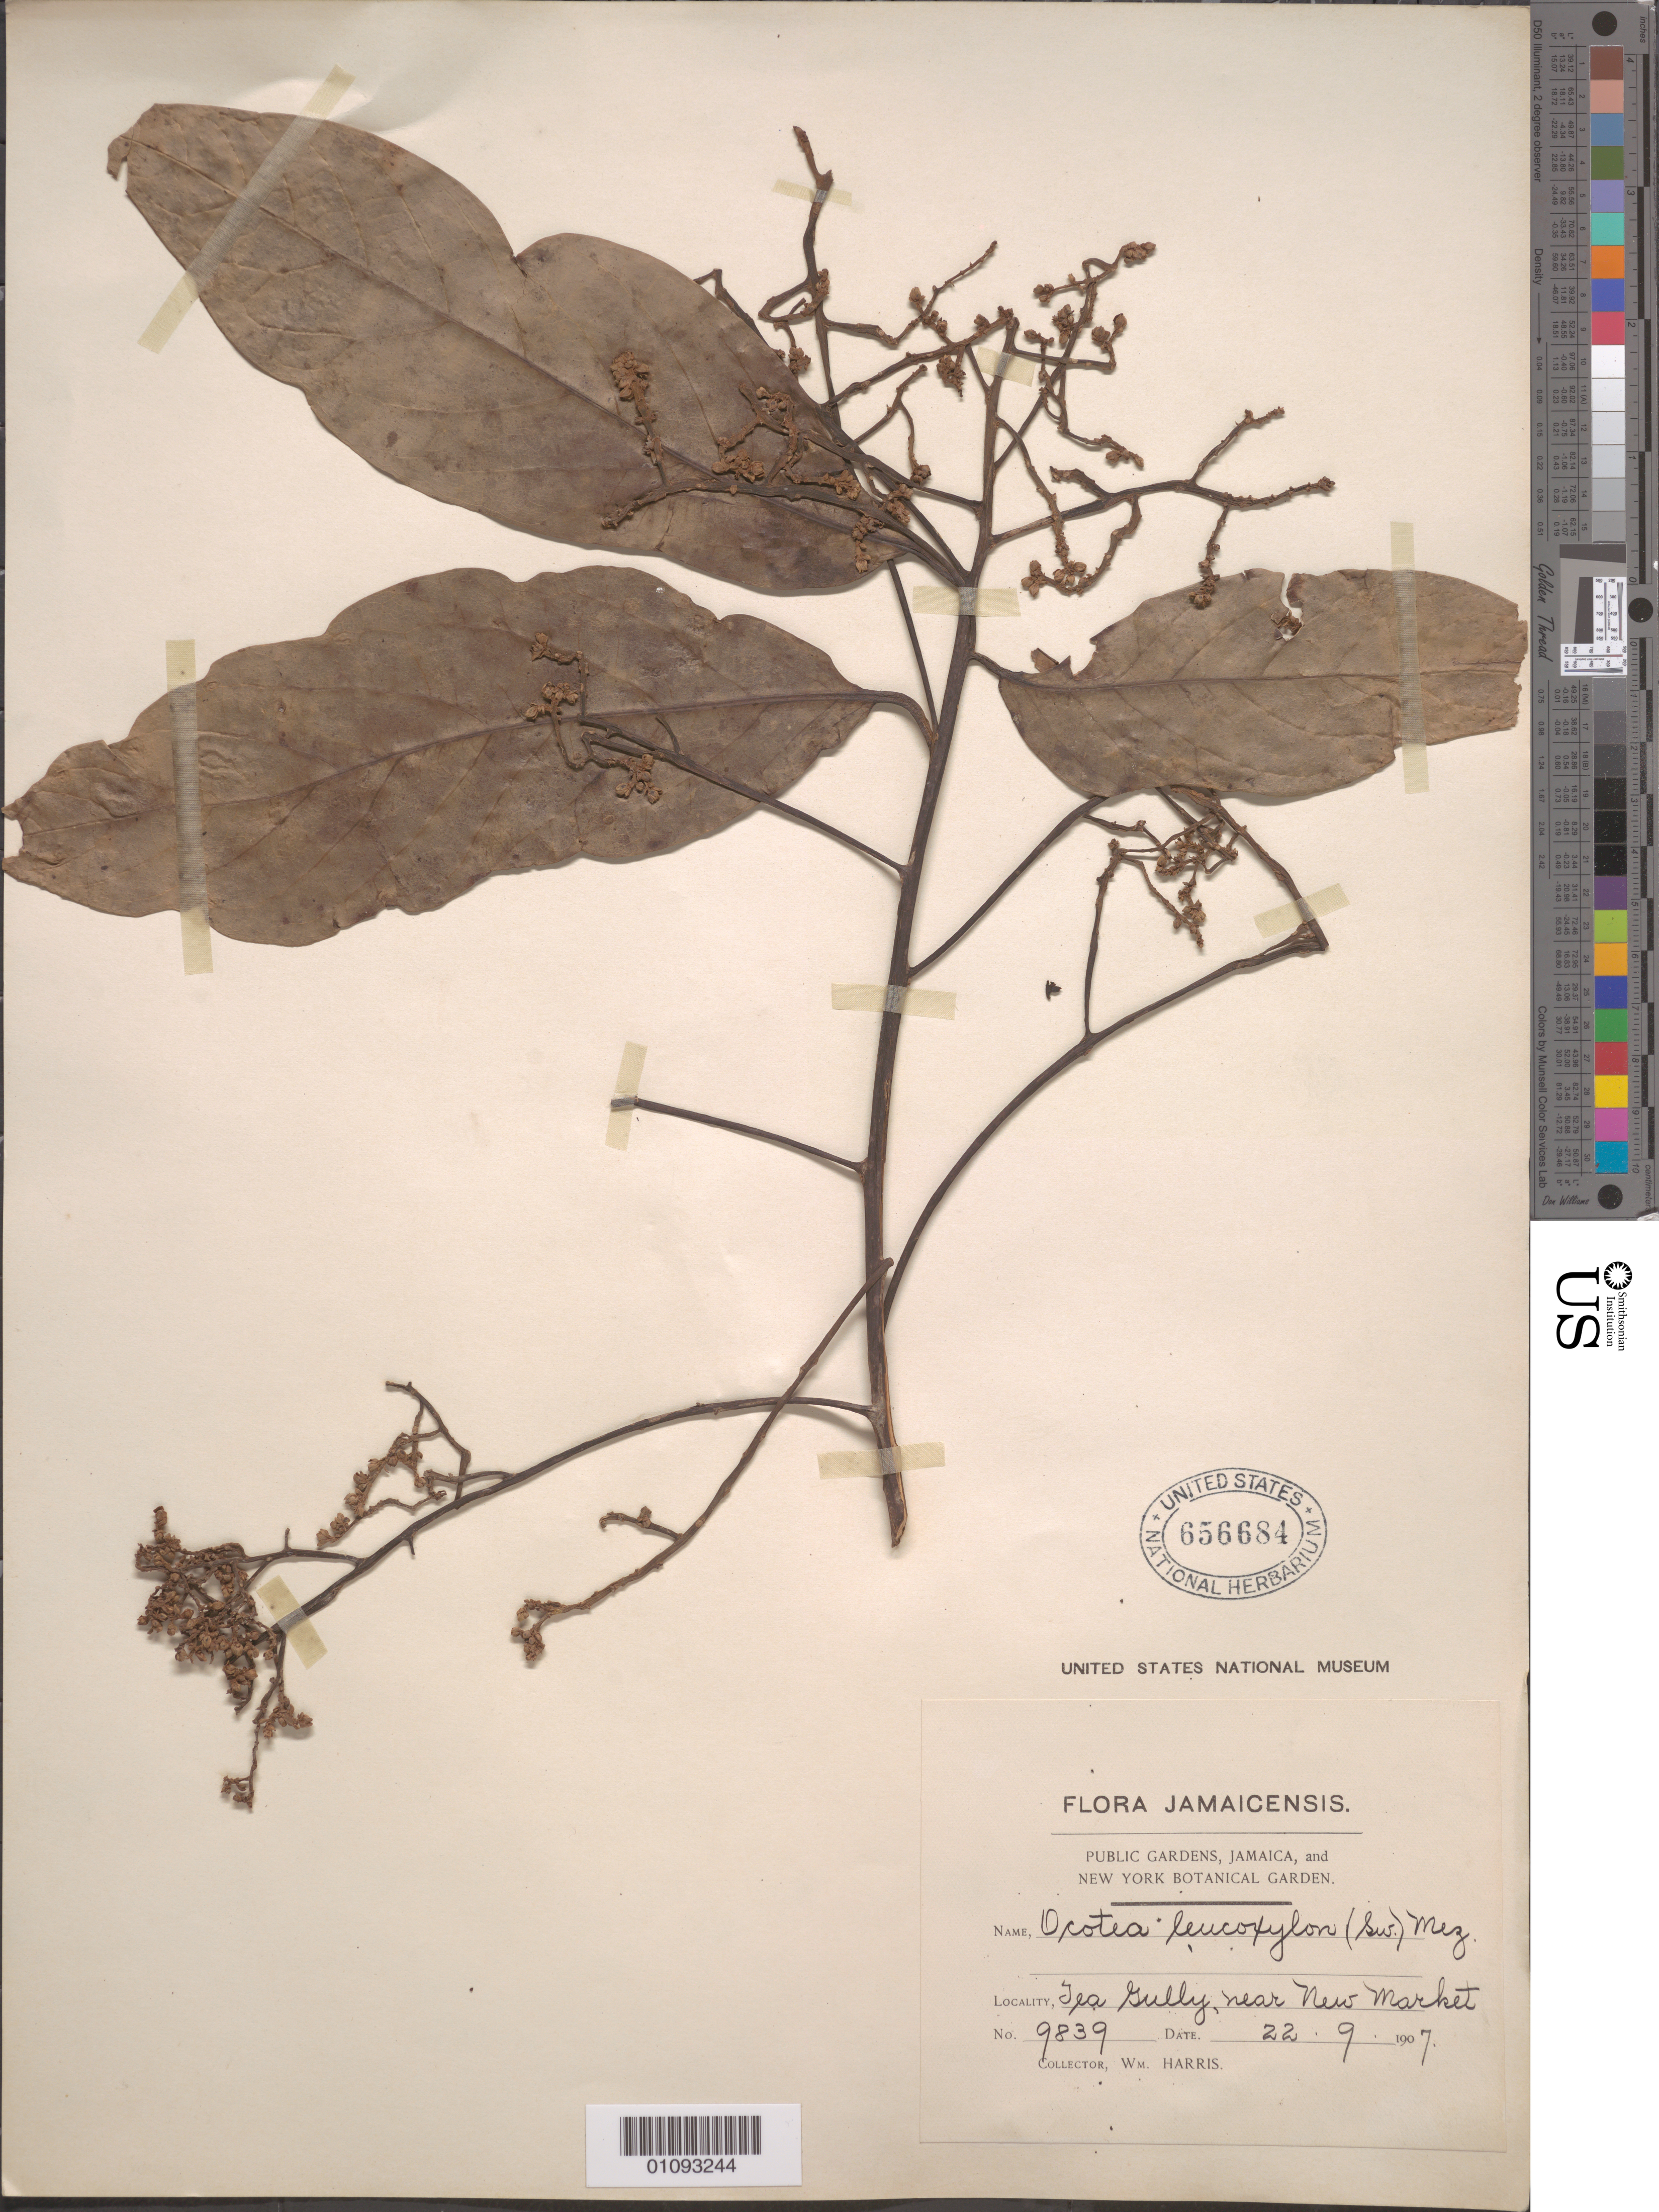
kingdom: Plantae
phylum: Tracheophyta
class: Magnoliopsida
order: Laurales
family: Lauraceae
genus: Ocotea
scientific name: Ocotea leucoxylon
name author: (Sw.) Laness.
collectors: W. Harris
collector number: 9839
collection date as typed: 22 Sep 1907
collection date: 1907-09-22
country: Jamaica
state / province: Saint Elizabeth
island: Jamaica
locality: Near New Market.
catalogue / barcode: US 656684